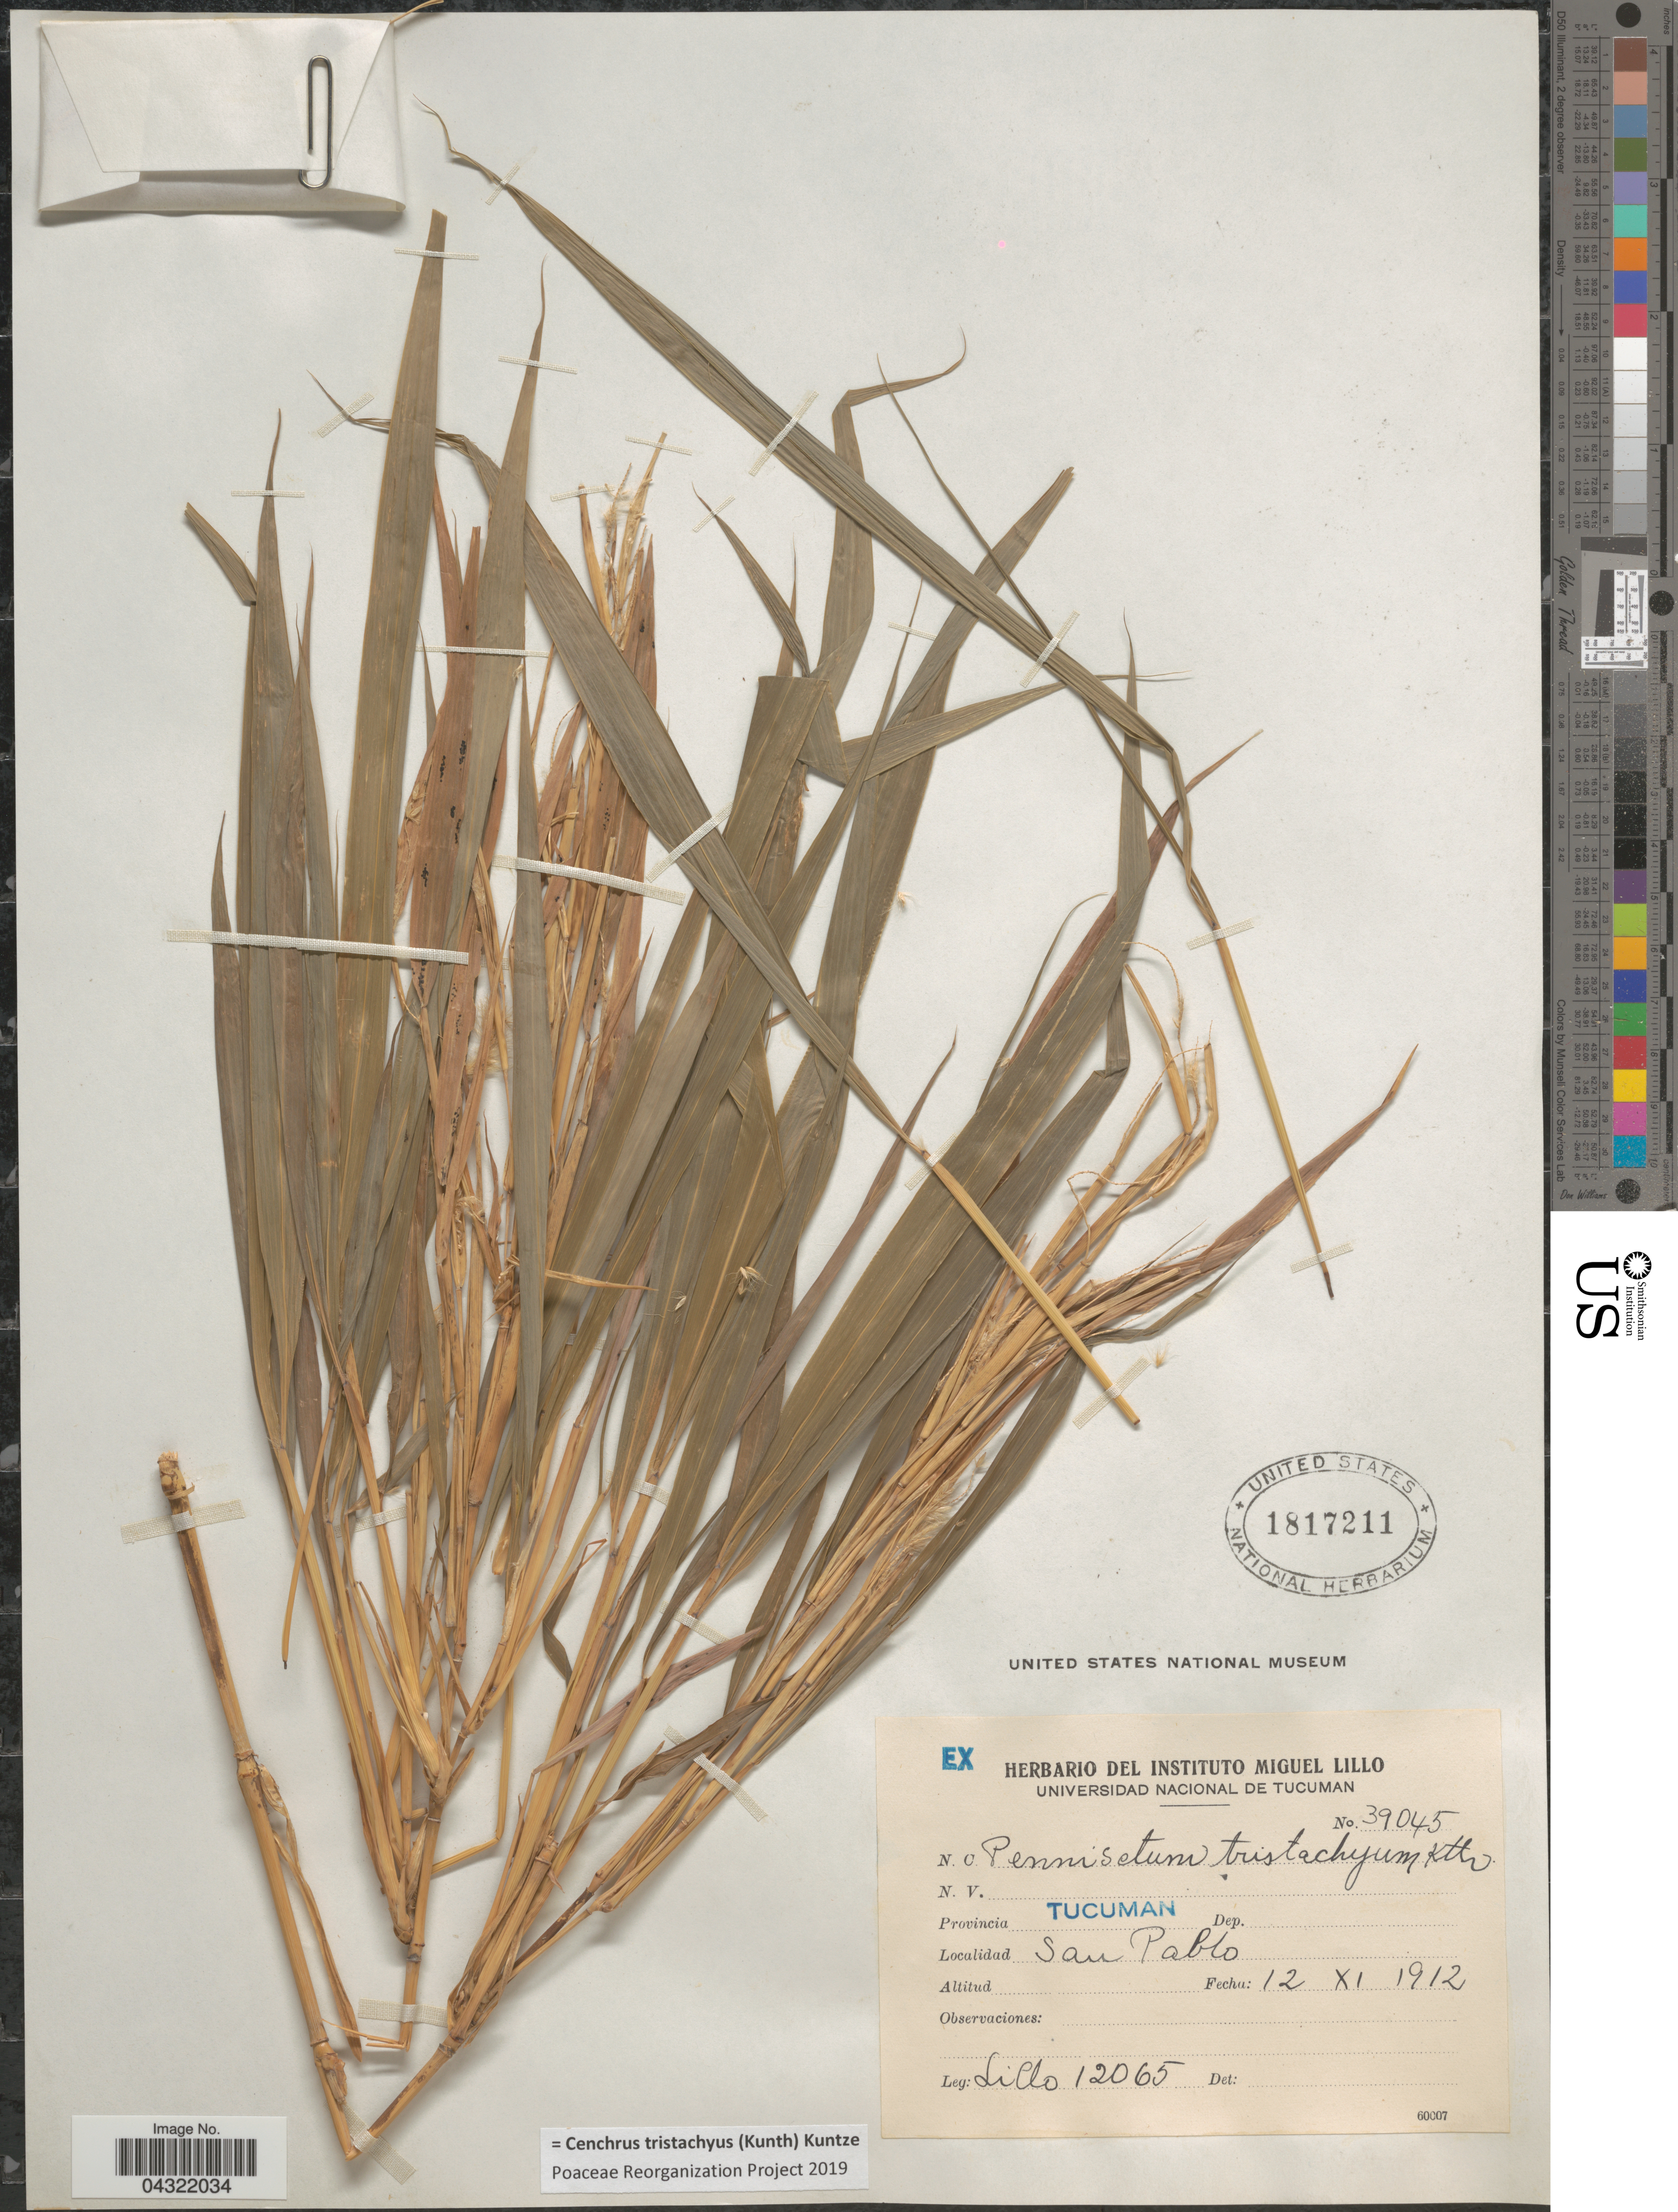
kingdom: Plantae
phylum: Tracheophyta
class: Liliopsida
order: Poales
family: Poaceae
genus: Cenchrus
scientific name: Cenchrus tristachyus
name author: (Kunth) Kuntze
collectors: M. Lillo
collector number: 12065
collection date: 1912-11-12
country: Argentina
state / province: Tucuman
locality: San Pablo.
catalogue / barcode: US 1817211